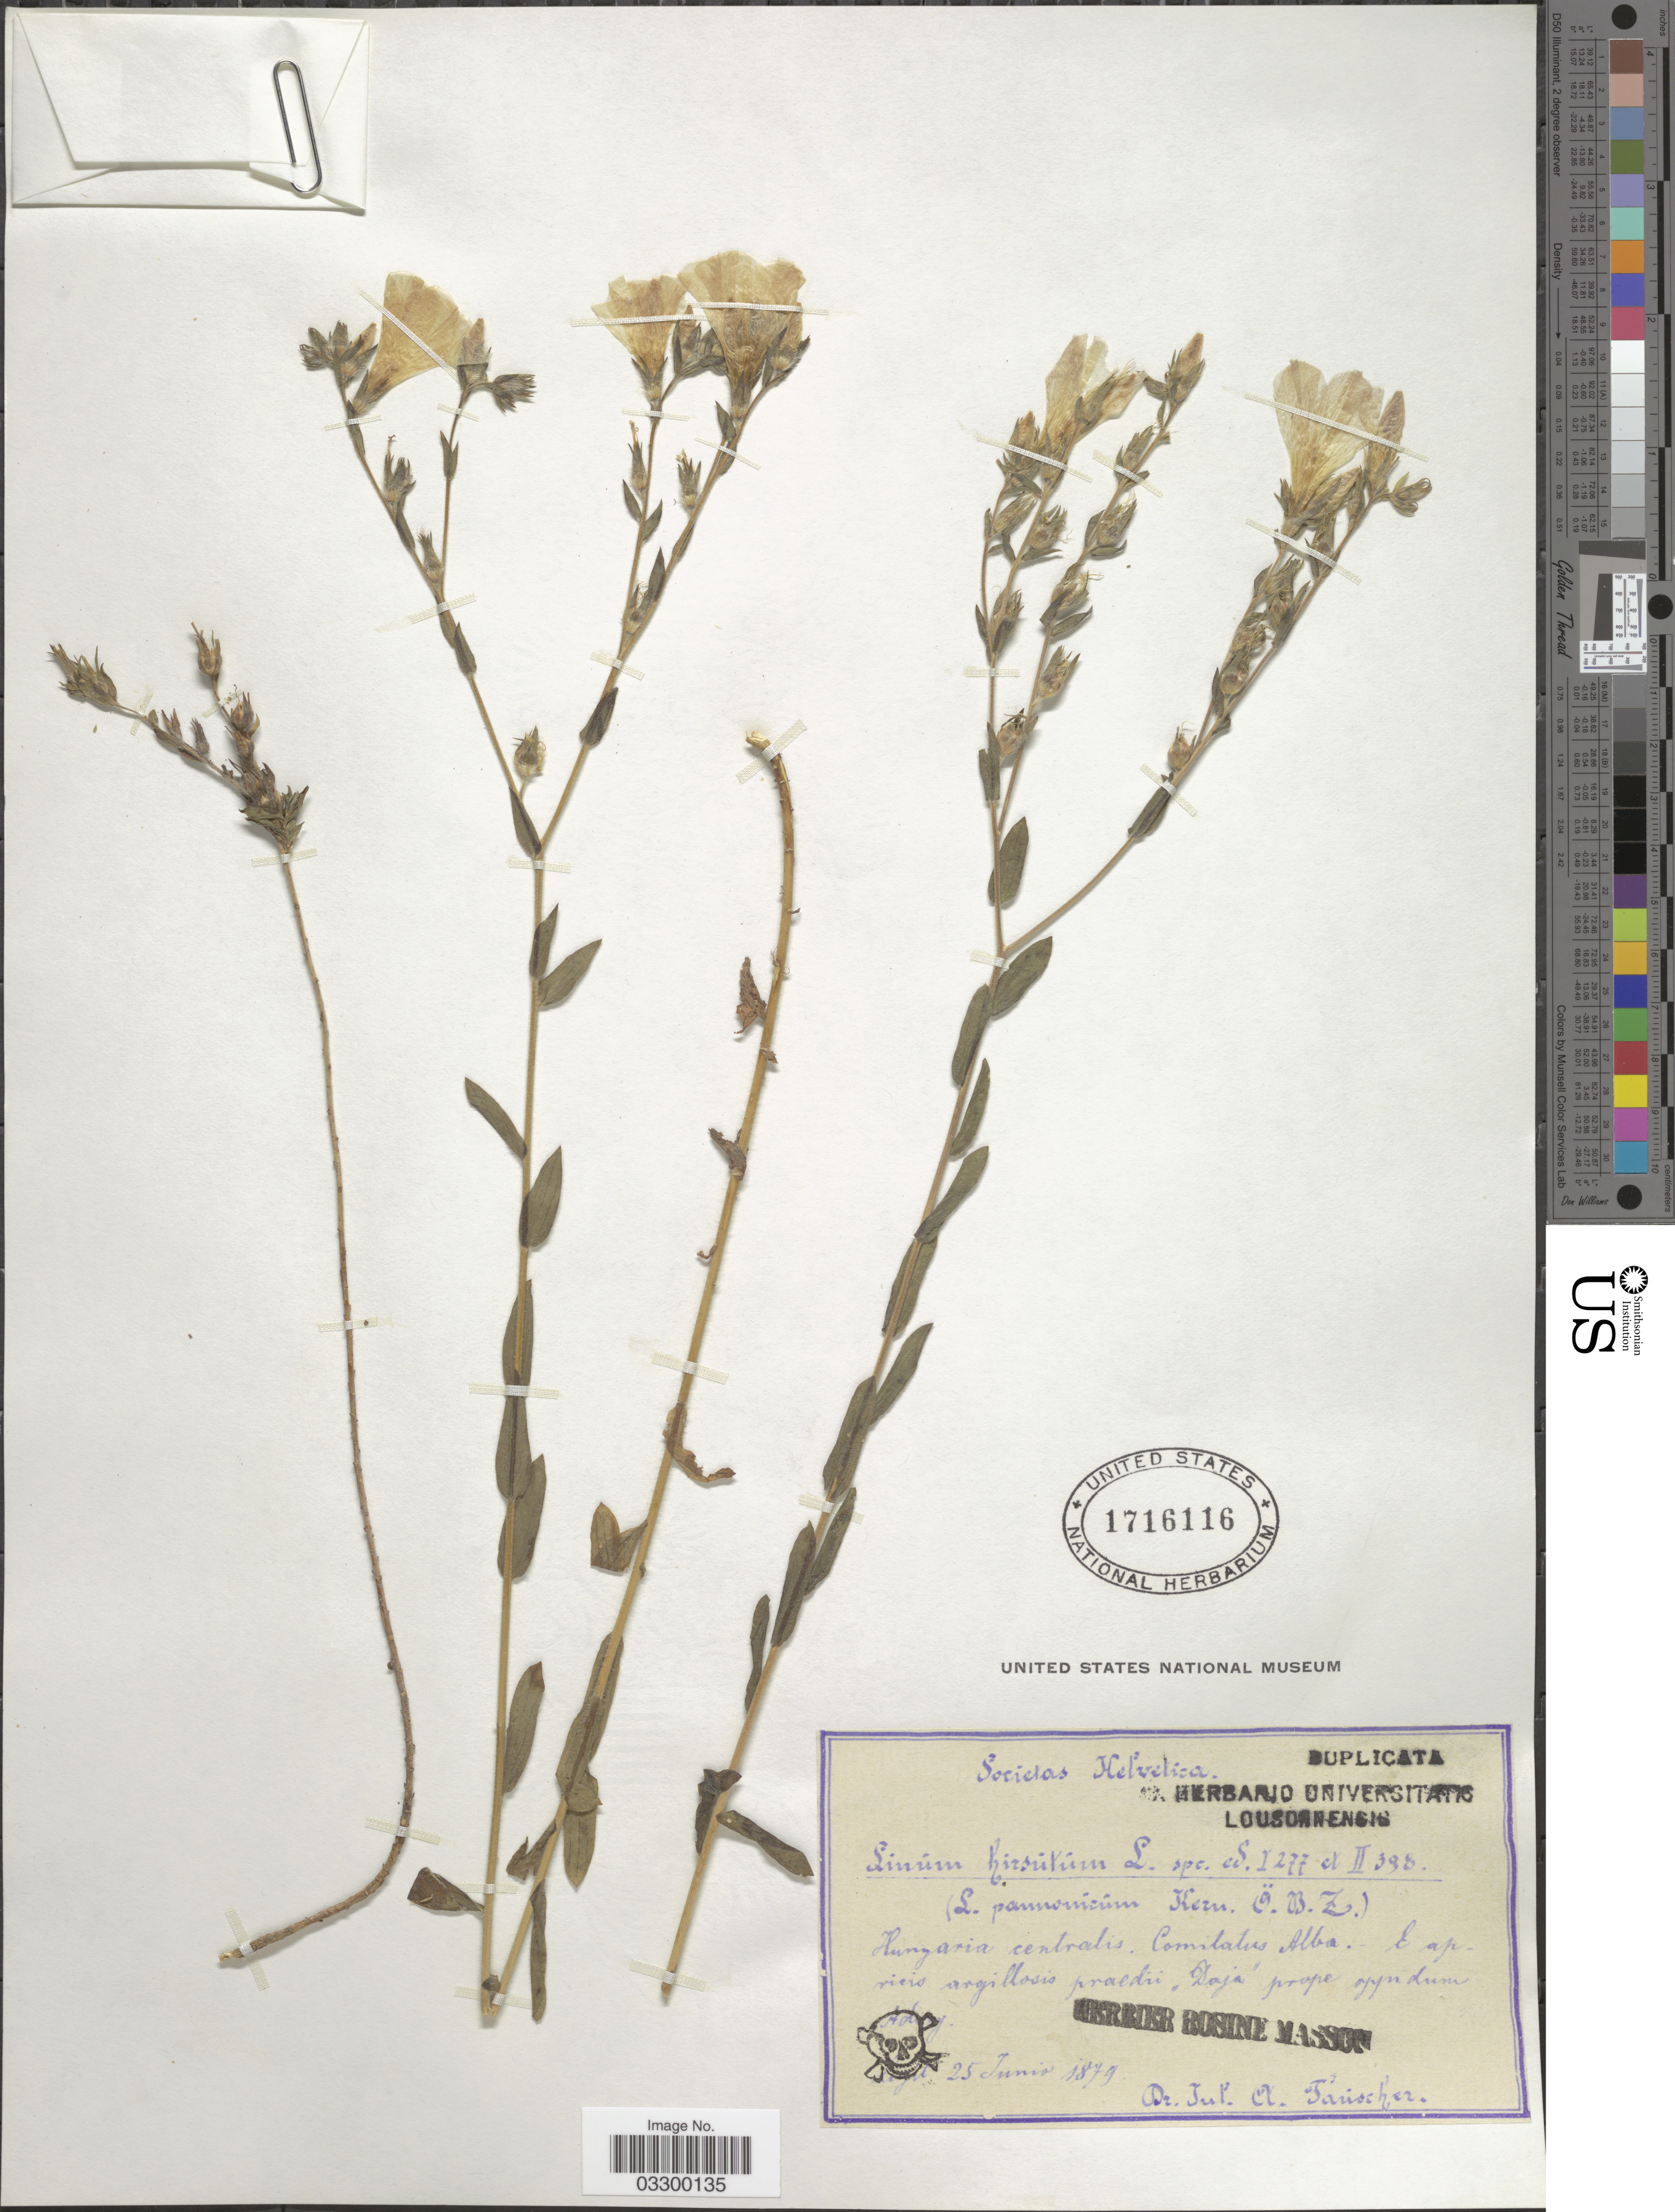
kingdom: Plantae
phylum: Tracheophyta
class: Magnoliopsida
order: Malpighiales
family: Linaceae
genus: Linum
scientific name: Linum hirsutum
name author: L.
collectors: J. Tauscher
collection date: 1897-06-25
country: Hungary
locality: Hungaria centralis, Comitatus Alba. E apricis argillosis praedii [interpreted], Dajá prope oppidum Ad [illegible text].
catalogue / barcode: US 1716116